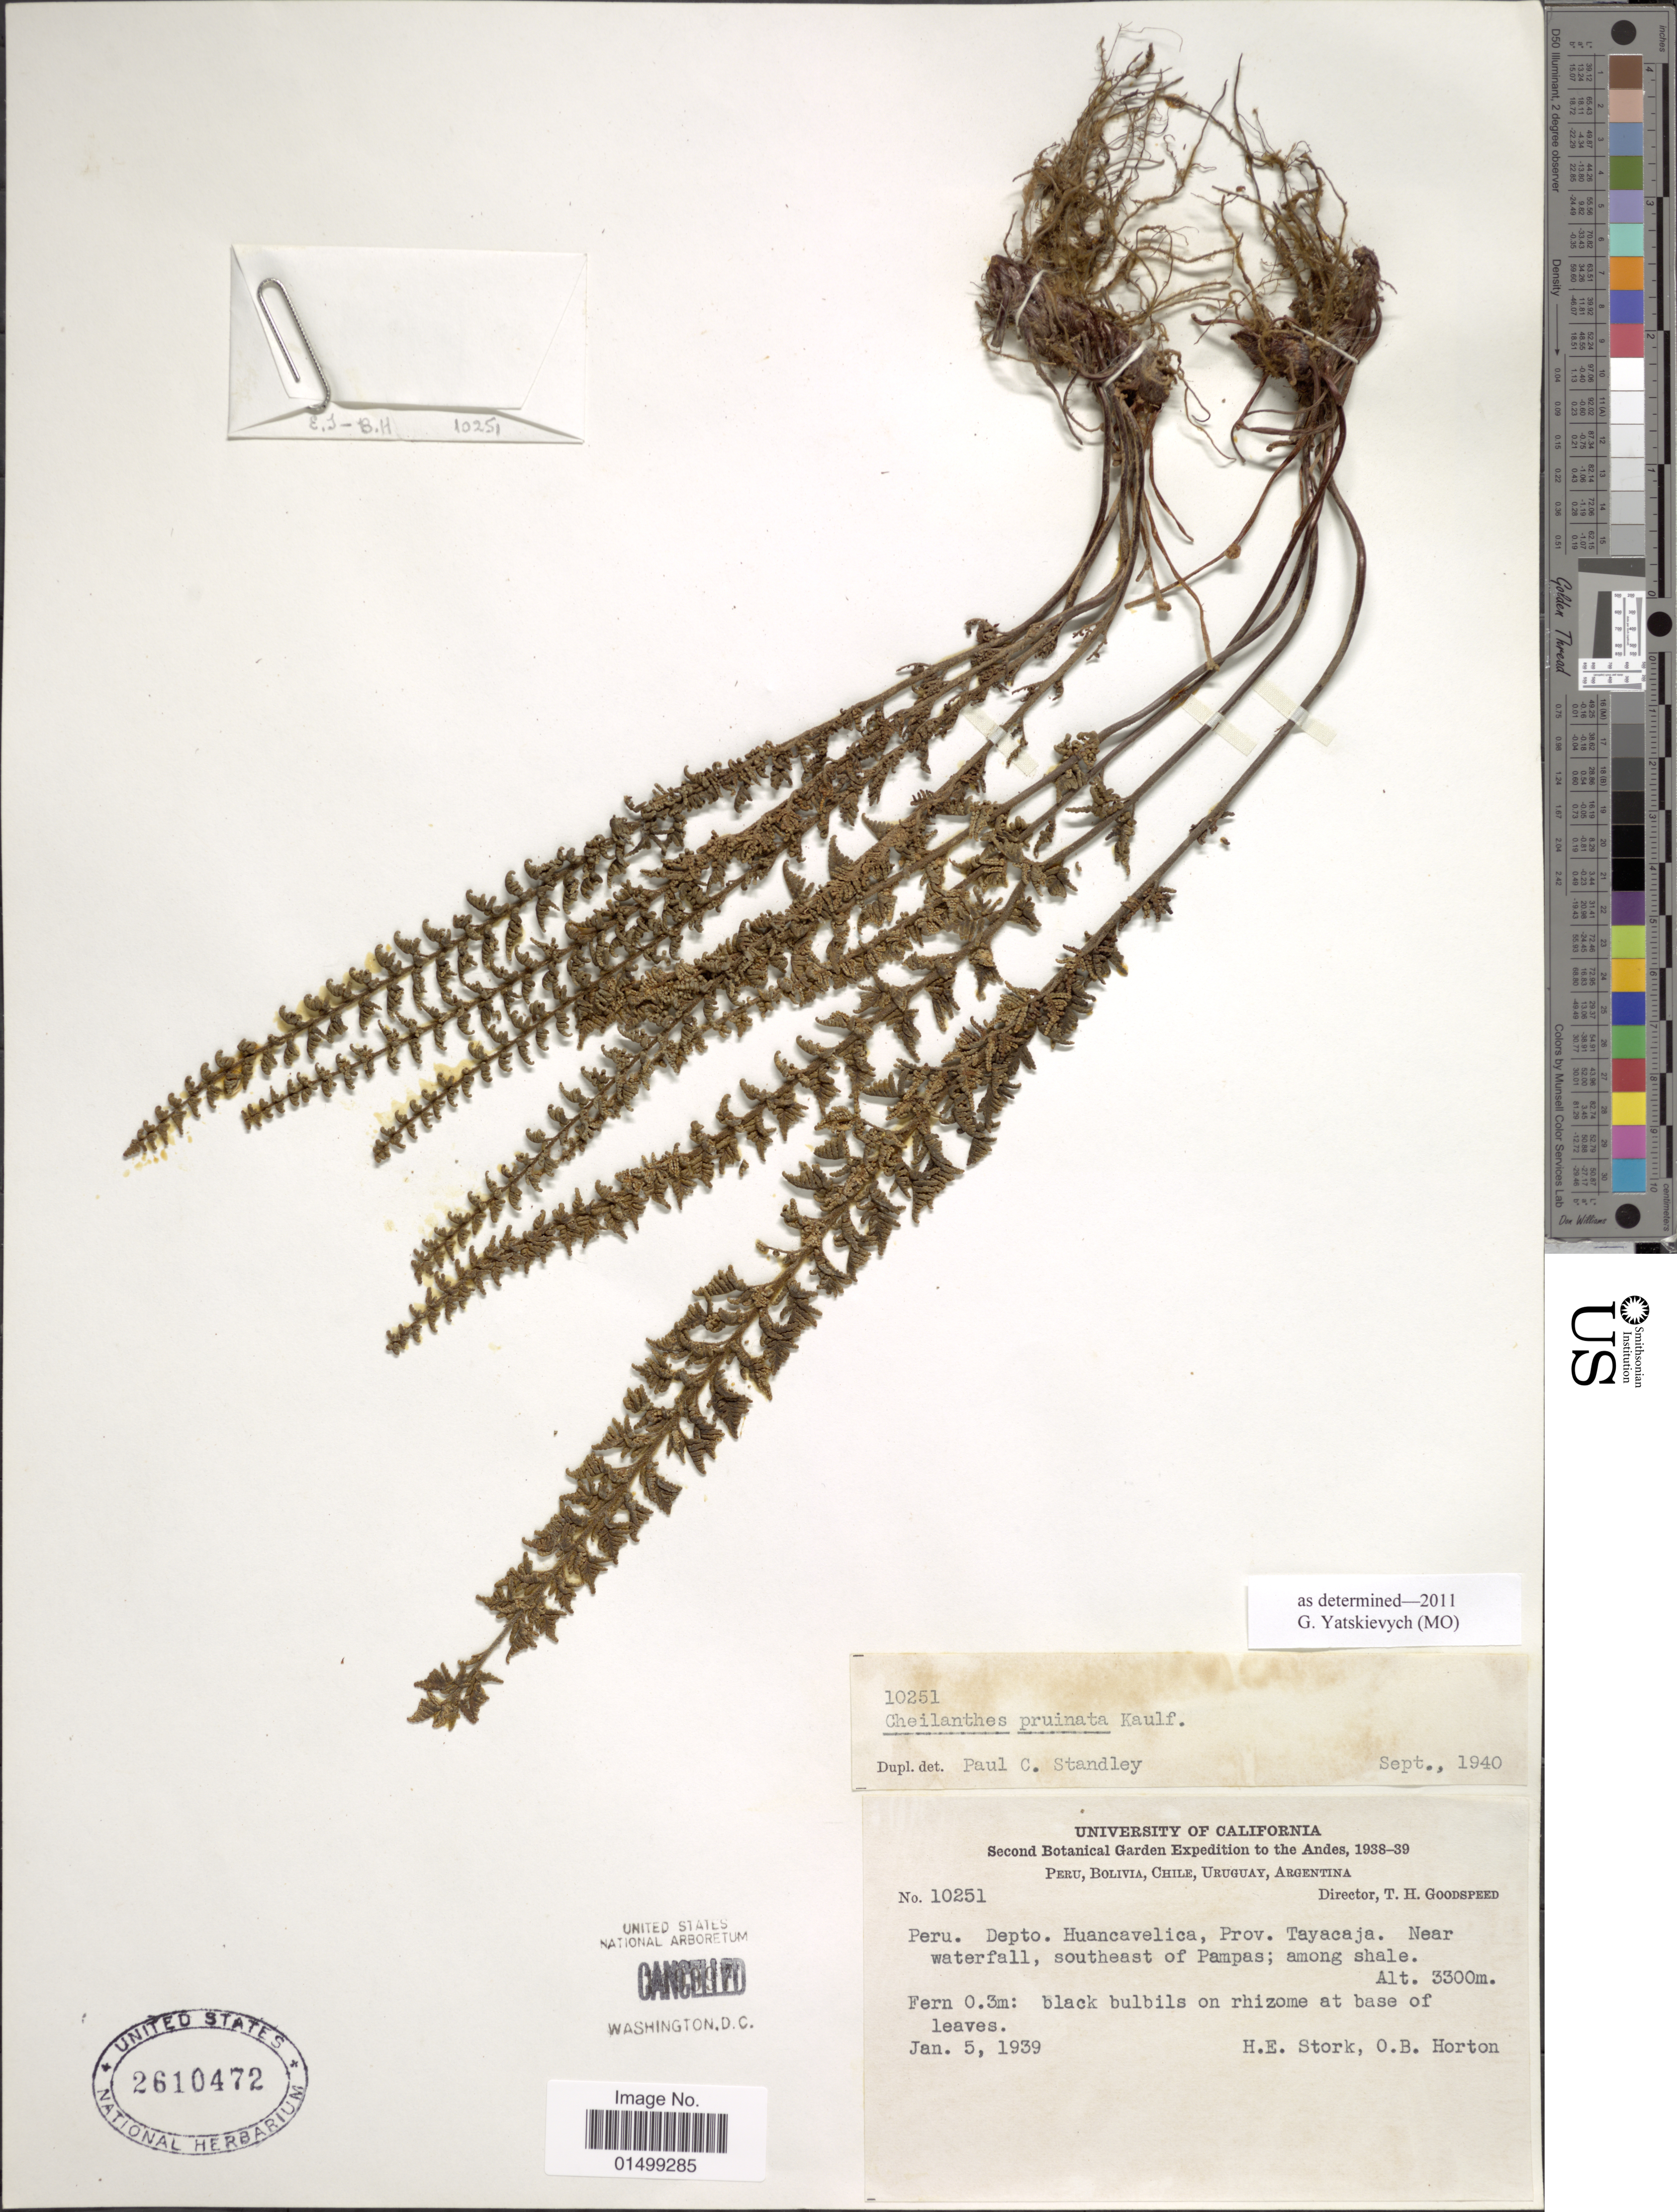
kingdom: Plantae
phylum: Tracheophyta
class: Polypodiopsida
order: Polypodiales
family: Pteridaceae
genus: Cheilanthes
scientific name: Cheilanthes pruinata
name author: Kaulf.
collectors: H. E. Stork & O. B. Horton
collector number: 10251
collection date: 1939-01-05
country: Peru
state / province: Huancavelica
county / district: Tayacaja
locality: Prov. Tayacaja, near waterfall, southeast of Pampas.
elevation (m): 3300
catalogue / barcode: US 2610472